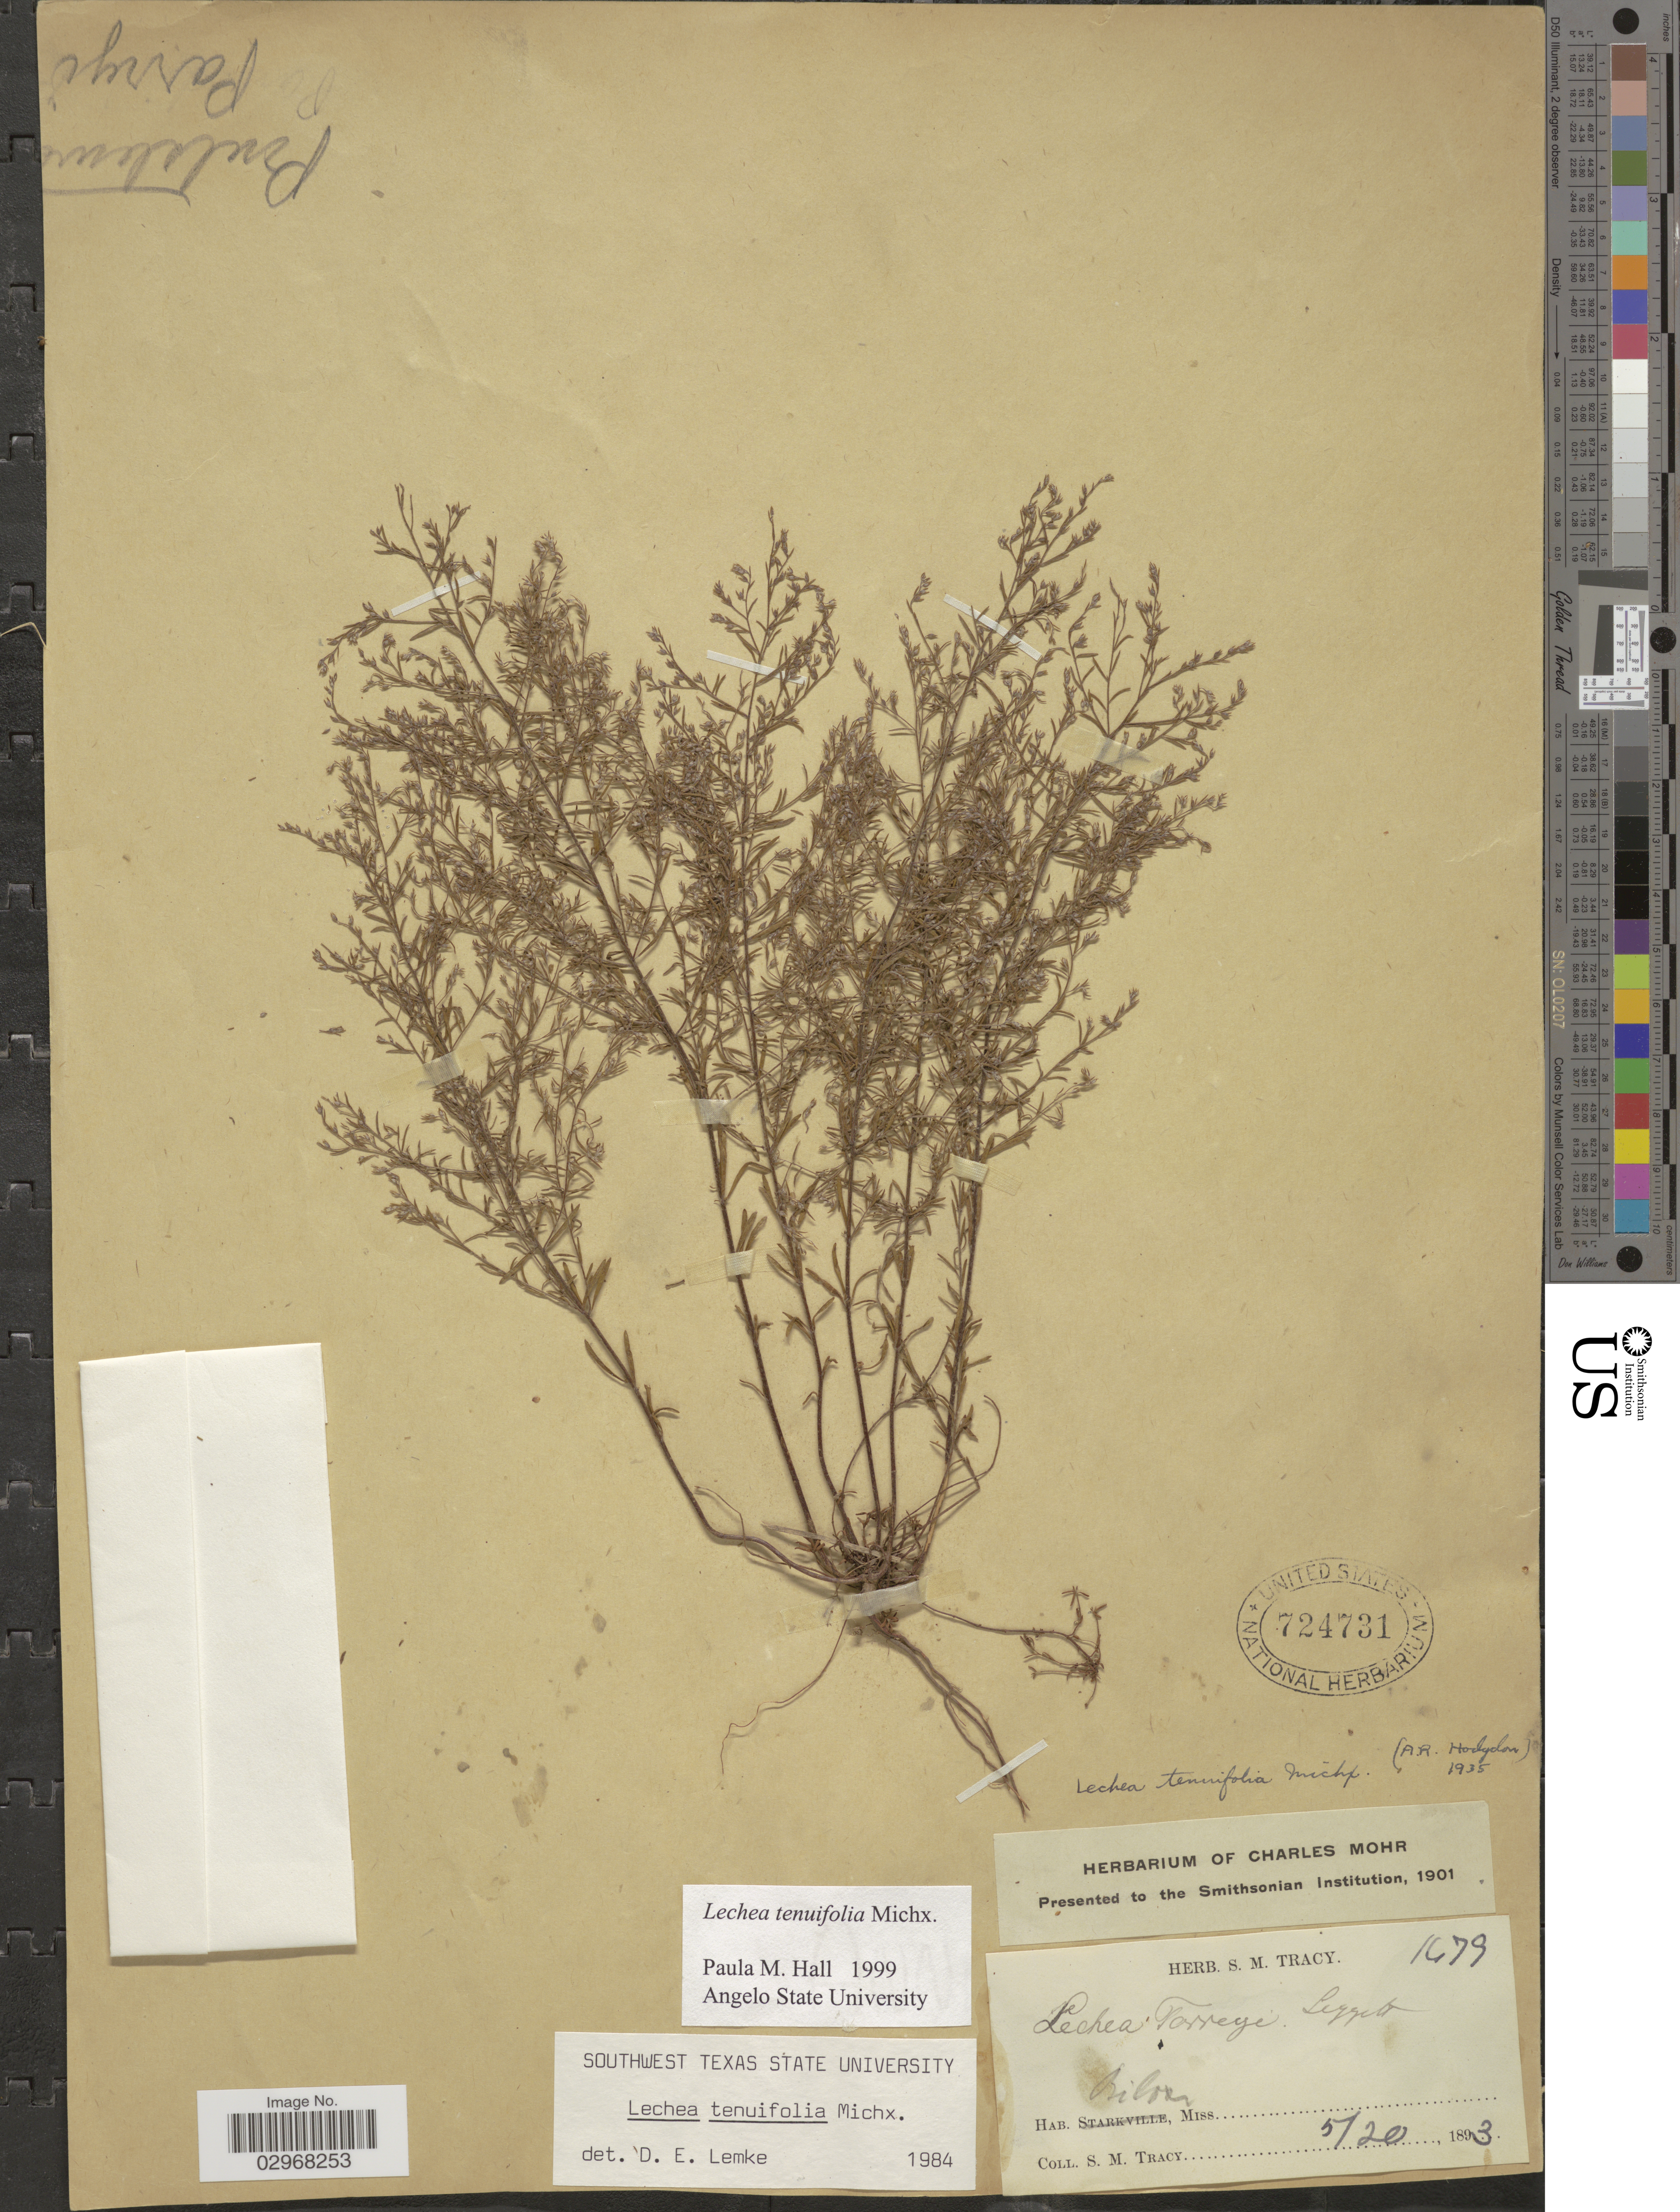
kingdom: Plantae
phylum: Tracheophyta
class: Magnoliopsida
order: Malvales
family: Cistaceae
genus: Lechea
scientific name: Lechea tenuifolia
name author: Michx.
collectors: S. M. Tracy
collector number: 1479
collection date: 1893-05-20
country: United States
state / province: Mississippi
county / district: Harrison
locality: Biloxi.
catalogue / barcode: US 724731